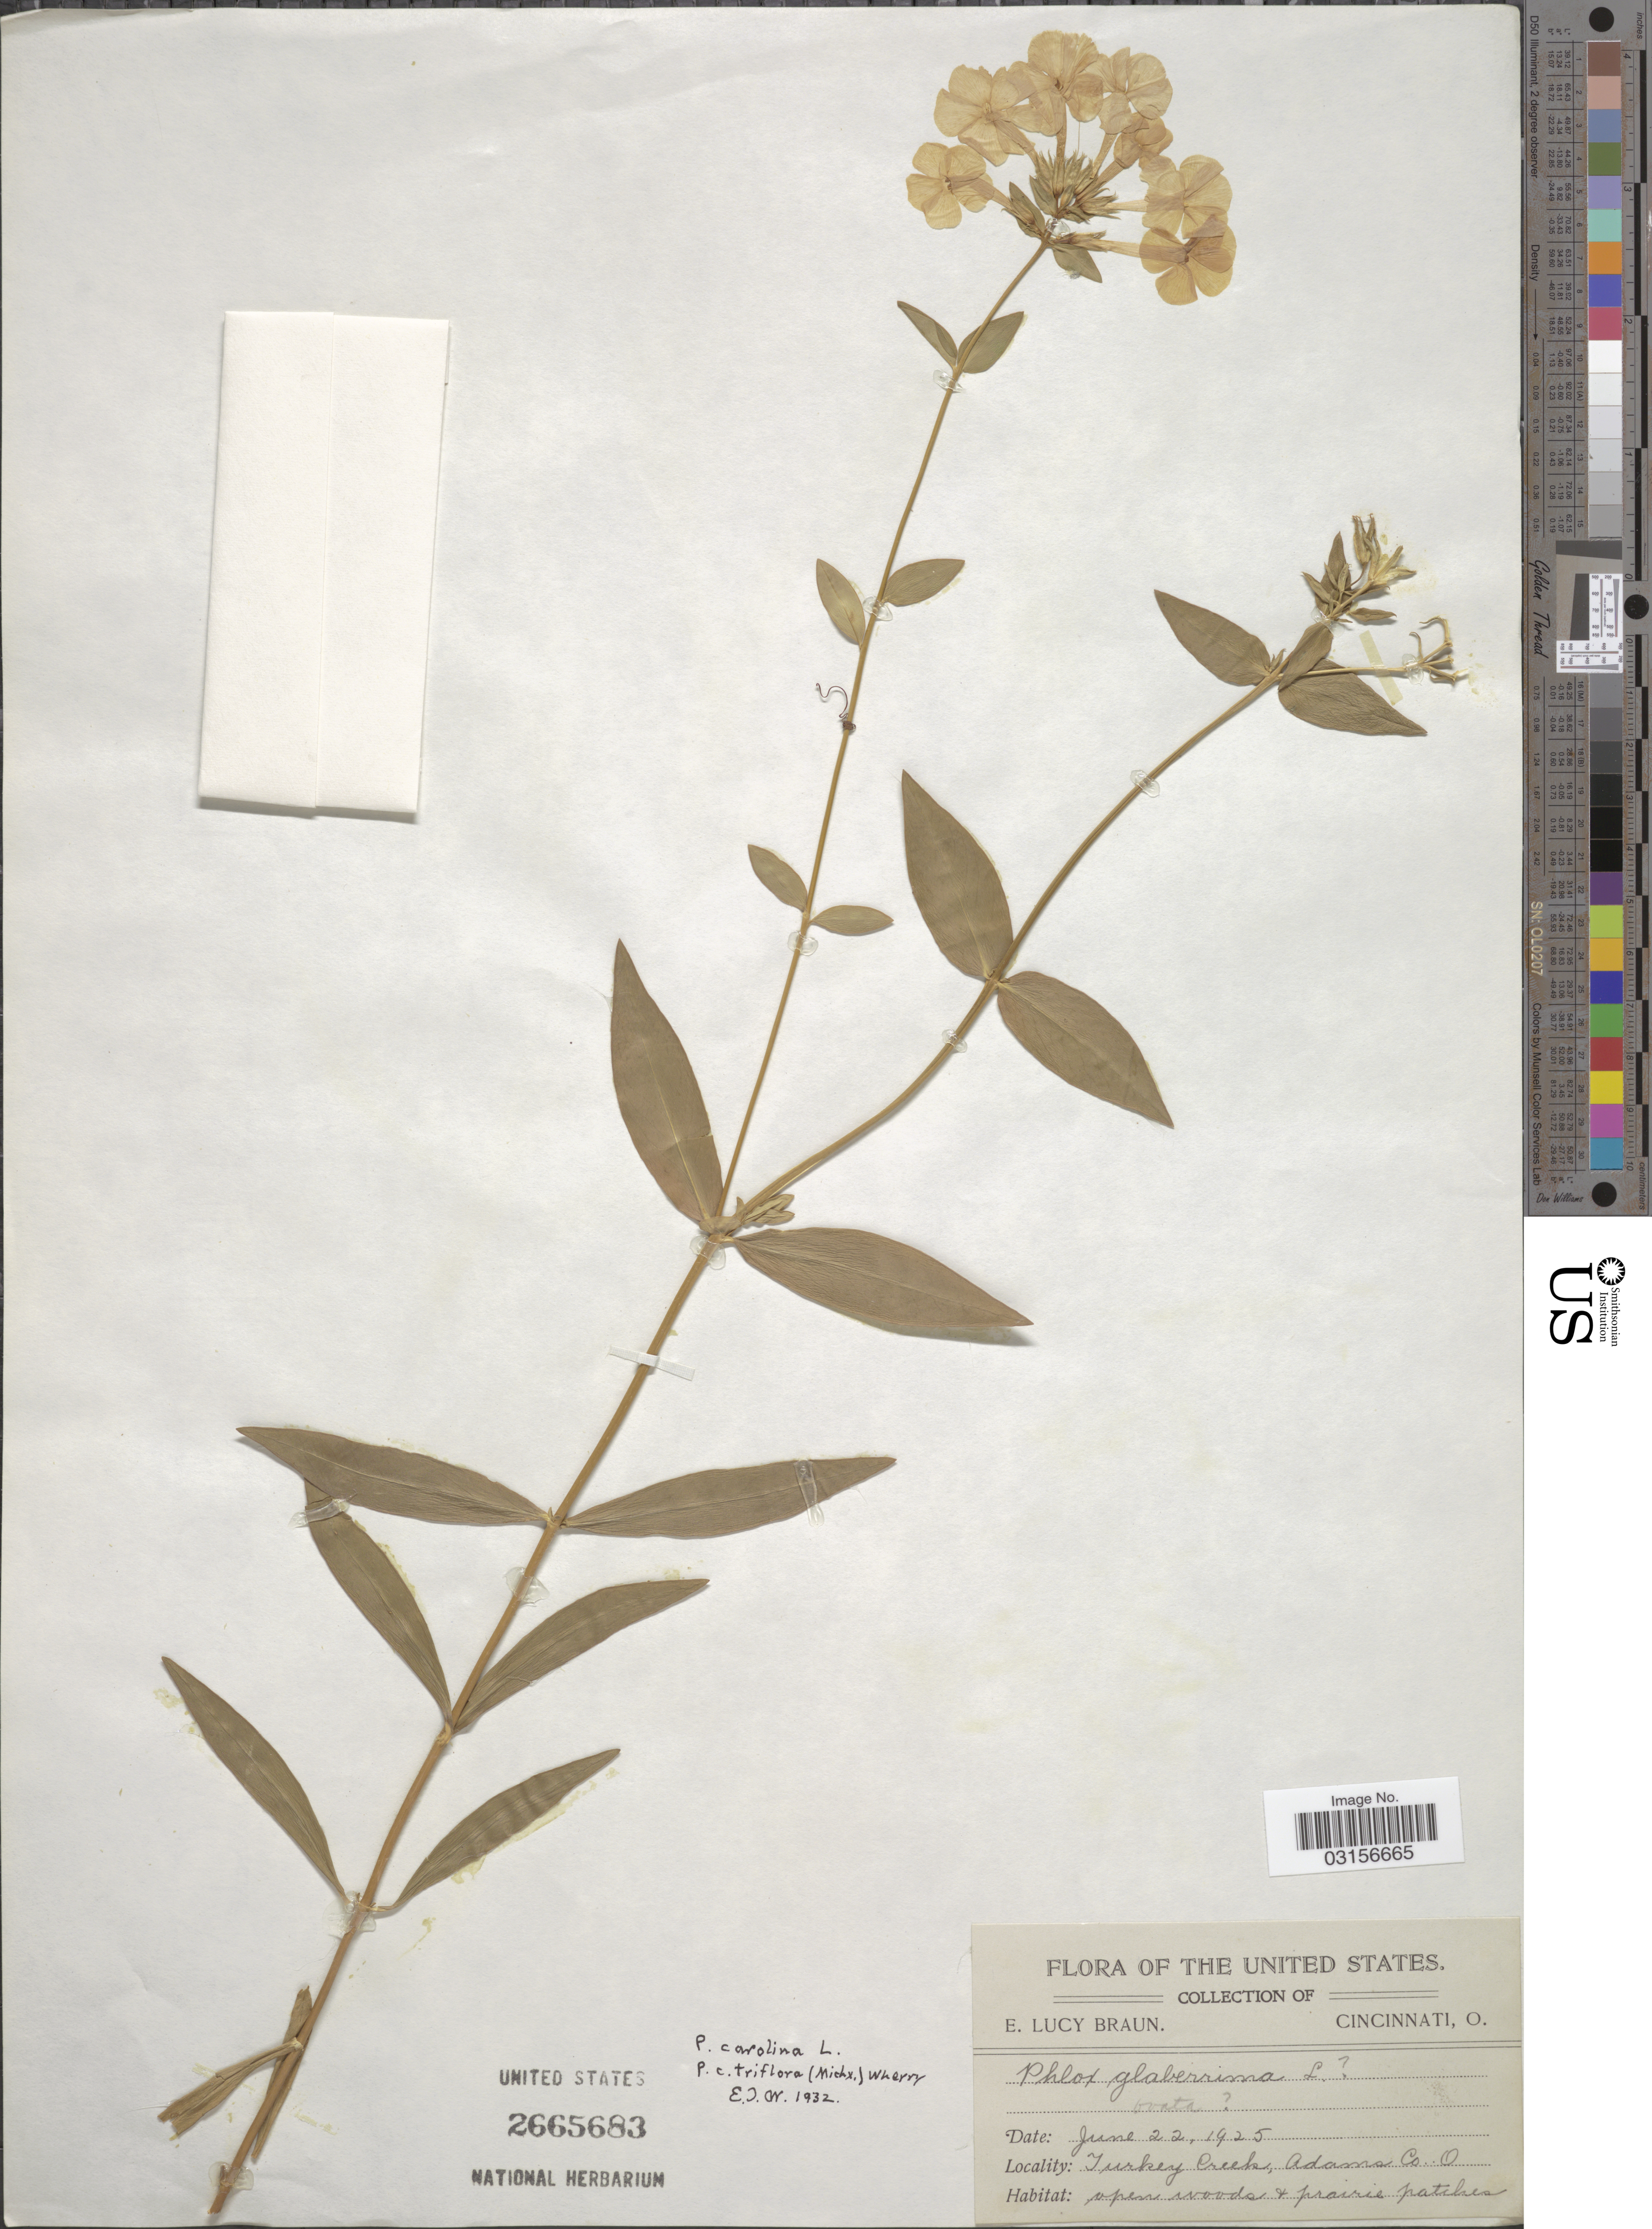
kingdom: Plantae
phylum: Tracheophyta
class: Magnoliopsida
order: Ericales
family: Polemoniaceae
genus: Phlox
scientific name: Phlox glaberrima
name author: L.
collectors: E. L. Braun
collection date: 1925-06-22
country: United States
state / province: Ohio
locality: Turkey Creek, Adams Co. O.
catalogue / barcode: US 2665683